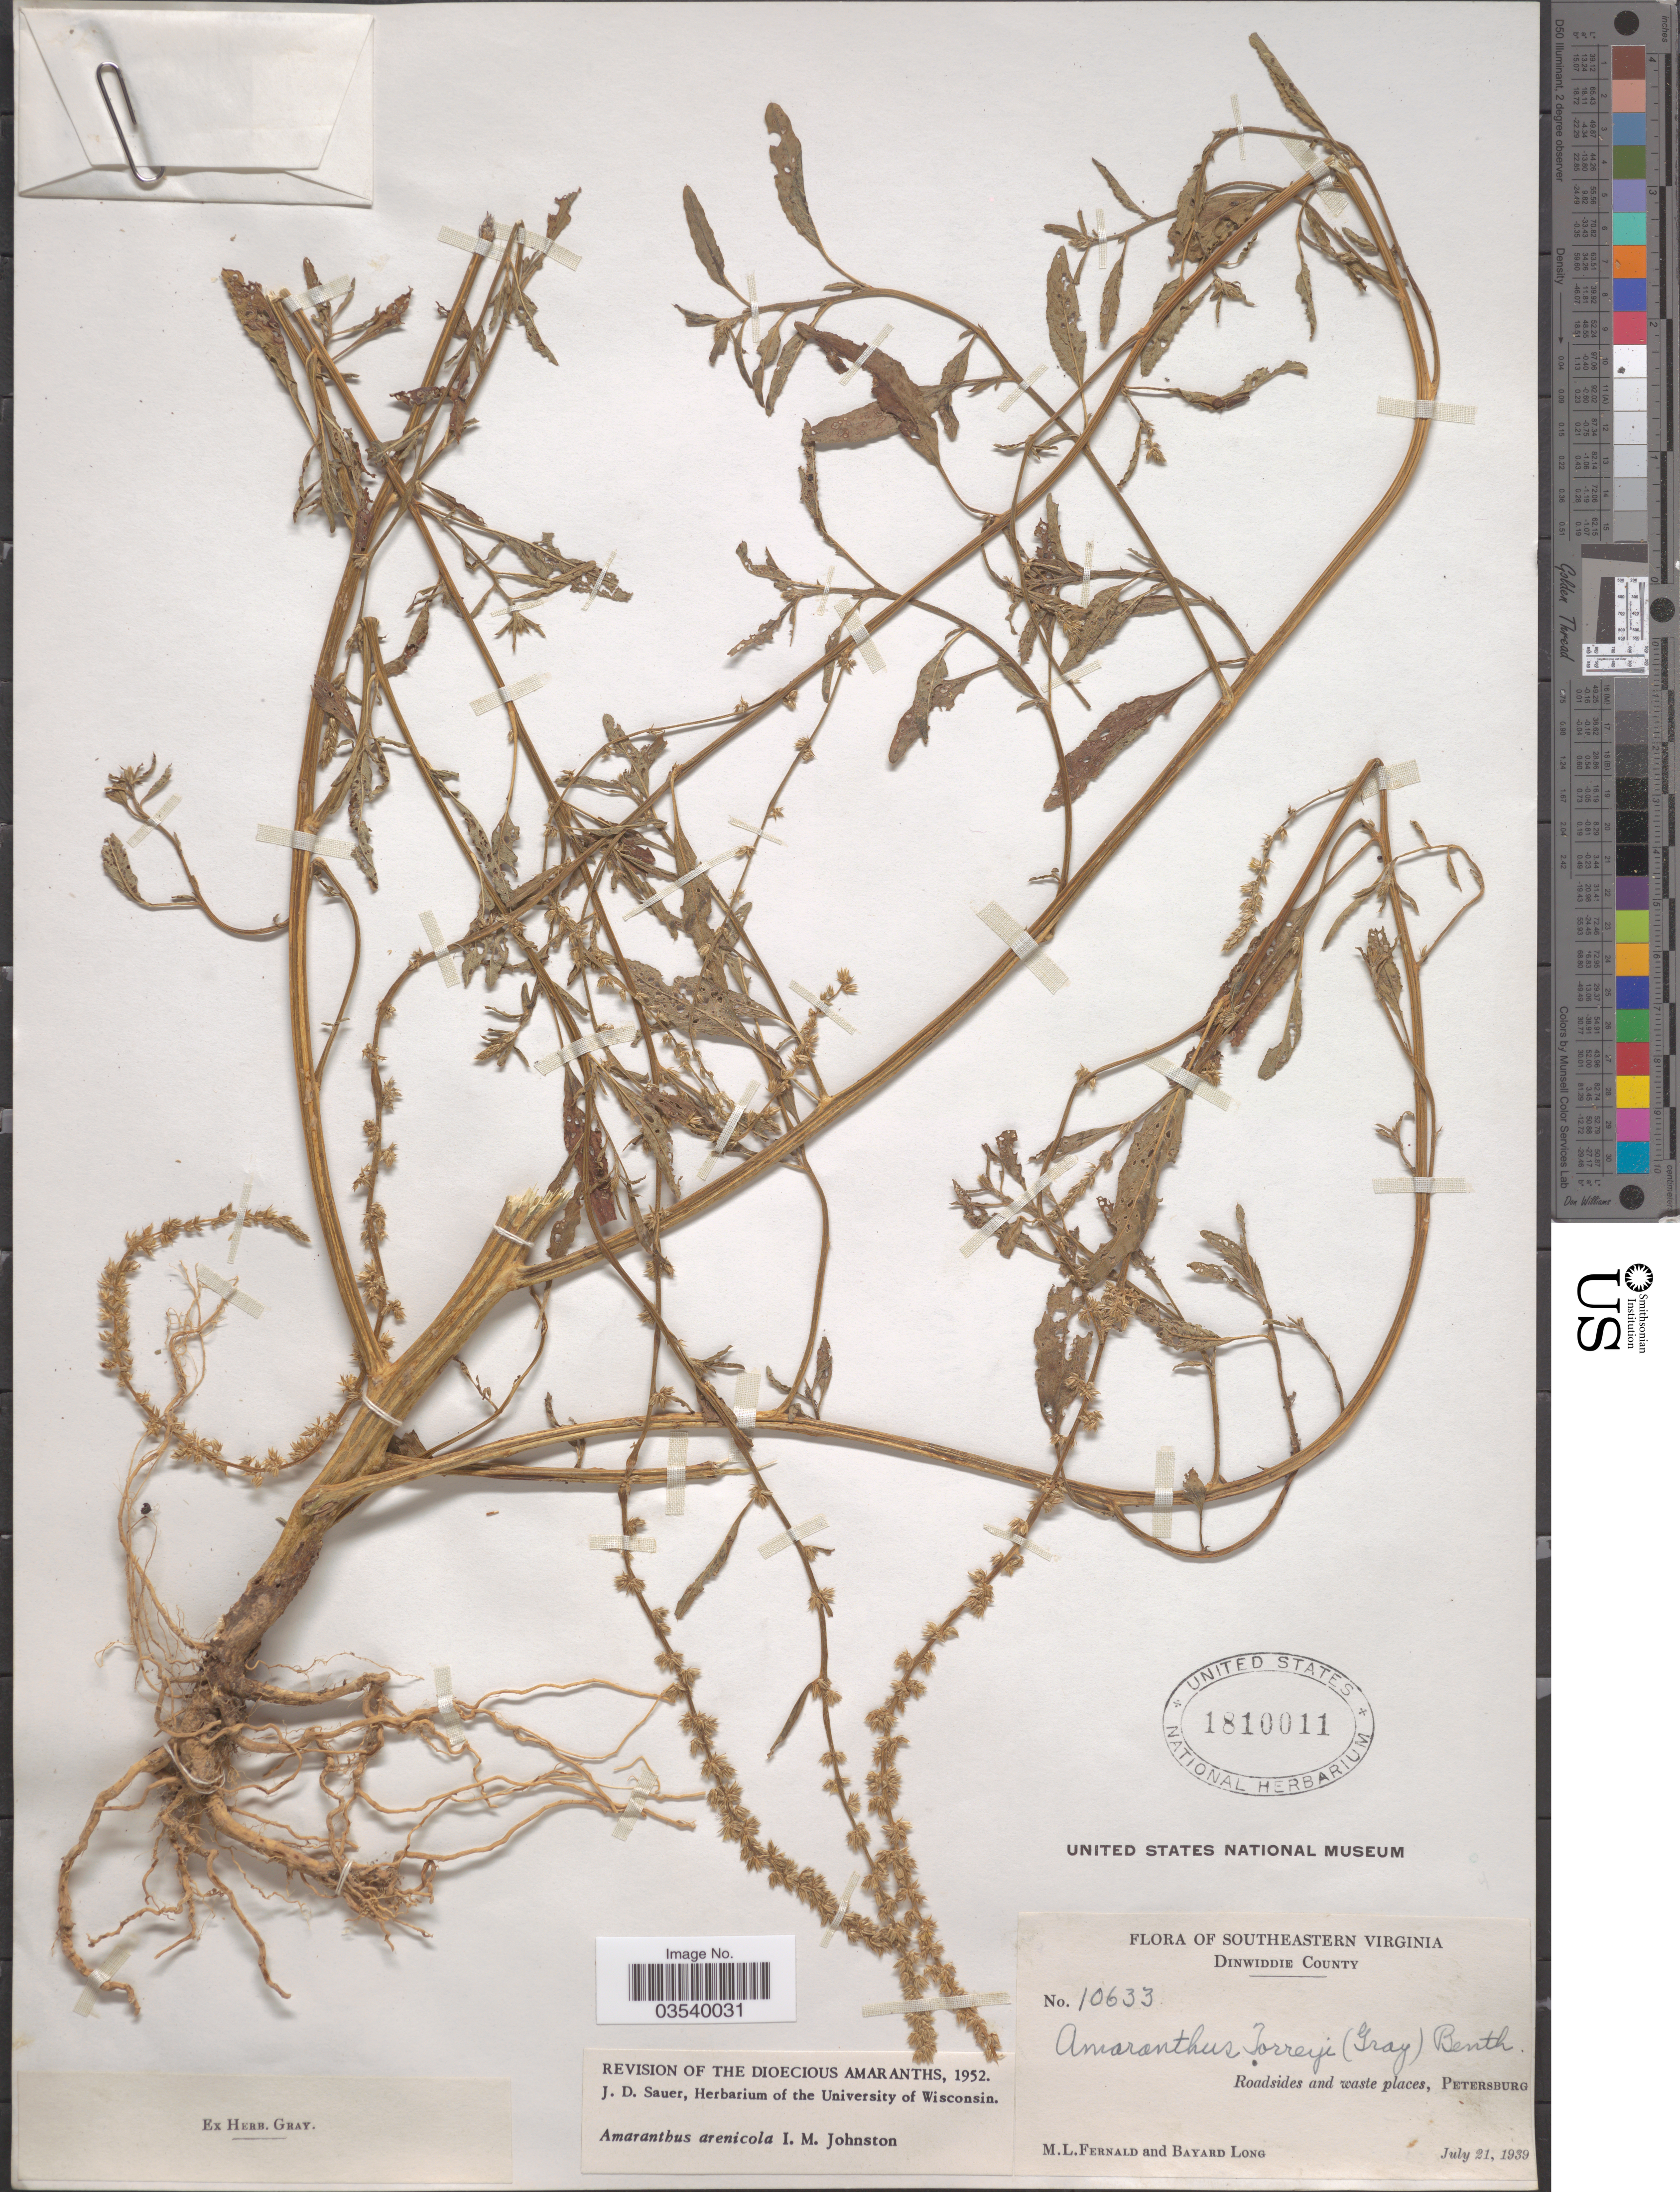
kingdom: Plantae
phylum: Tracheophyta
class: Magnoliopsida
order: Caryophyllales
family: Amaranthaceae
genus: Amaranthus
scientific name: Amaranthus arenicola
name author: I.M. Johnst.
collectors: M. L. Fernald & B. Long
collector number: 10633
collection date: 1939-07-21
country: United States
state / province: Virginia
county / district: Dinwiddie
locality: Southeastern Virginia. Dinwiddie County. Petersburg.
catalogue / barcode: US 1810011